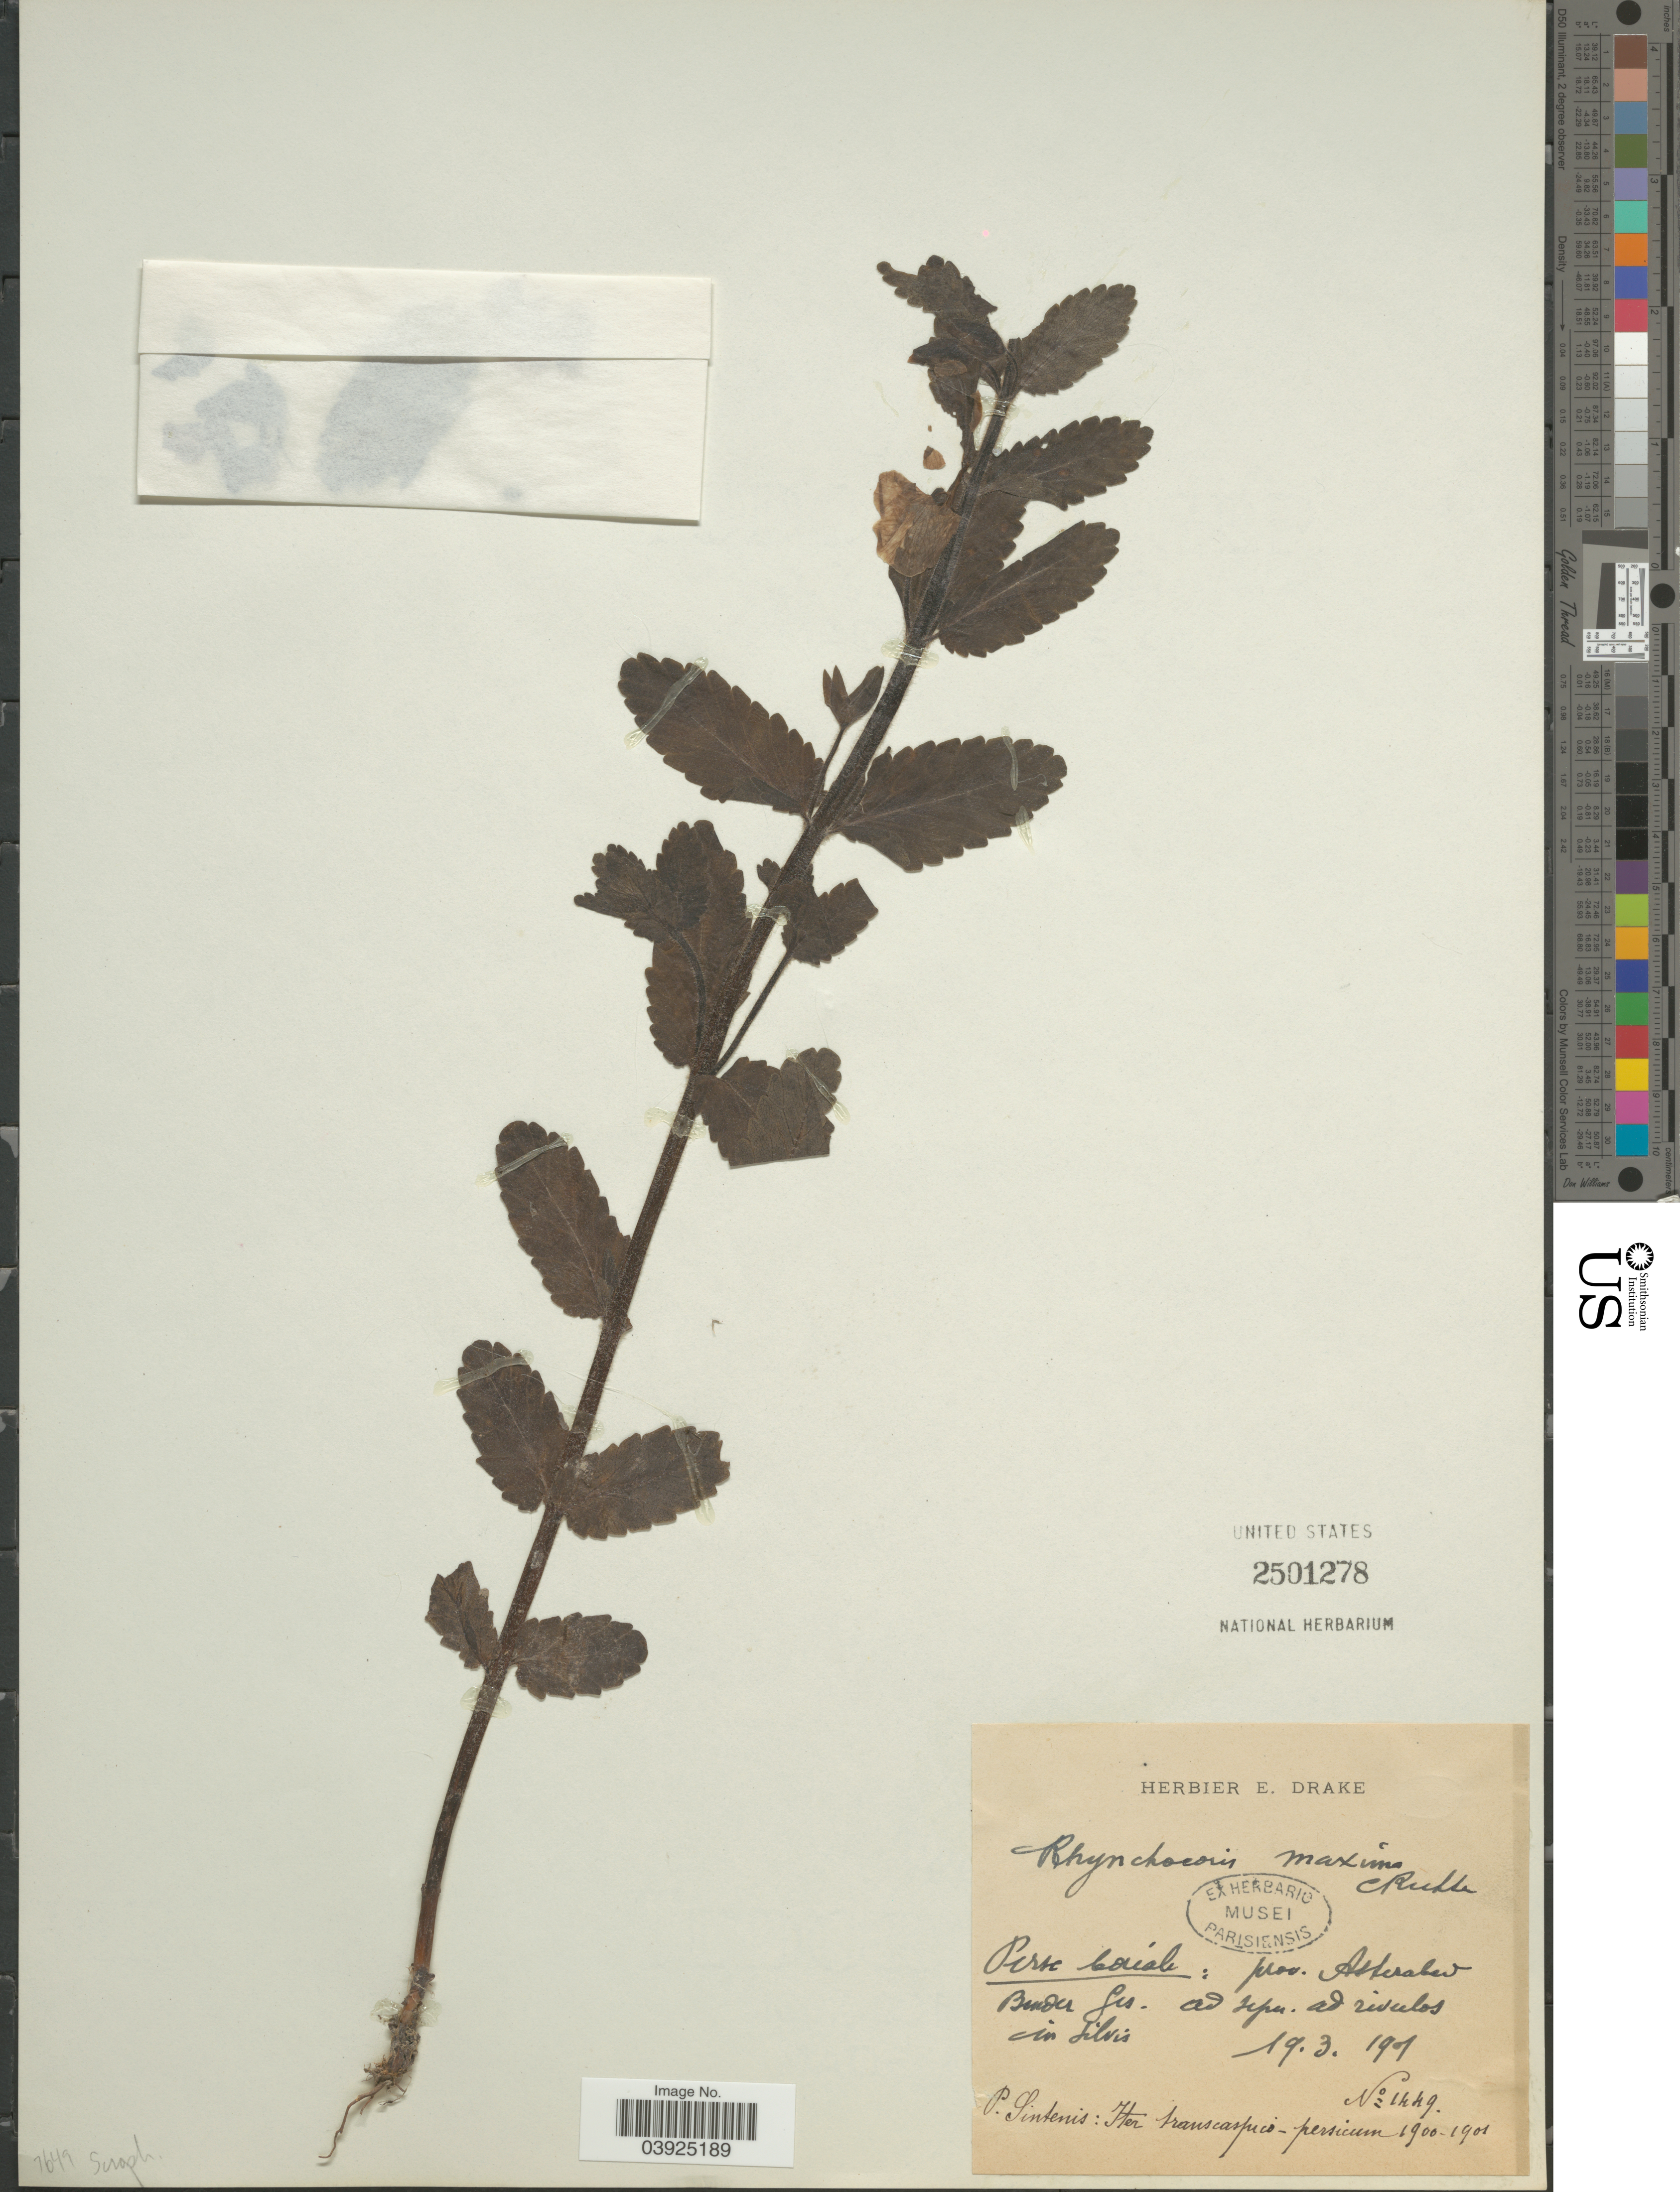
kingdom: Plantae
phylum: Tracheophyta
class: Magnoliopsida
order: Lamiales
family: Orobanchaceae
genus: Rhynchocorys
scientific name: Rhynchocorys maxima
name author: Richt. ex Stapf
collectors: P. Sintenis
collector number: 1449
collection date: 1901-03-19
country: Turkmenistan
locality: Pers Coiale [interpreted]: prov. Aschabad Bender Fis [interpreted]. Iter Transcaspico-persicum.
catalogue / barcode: US 2501278